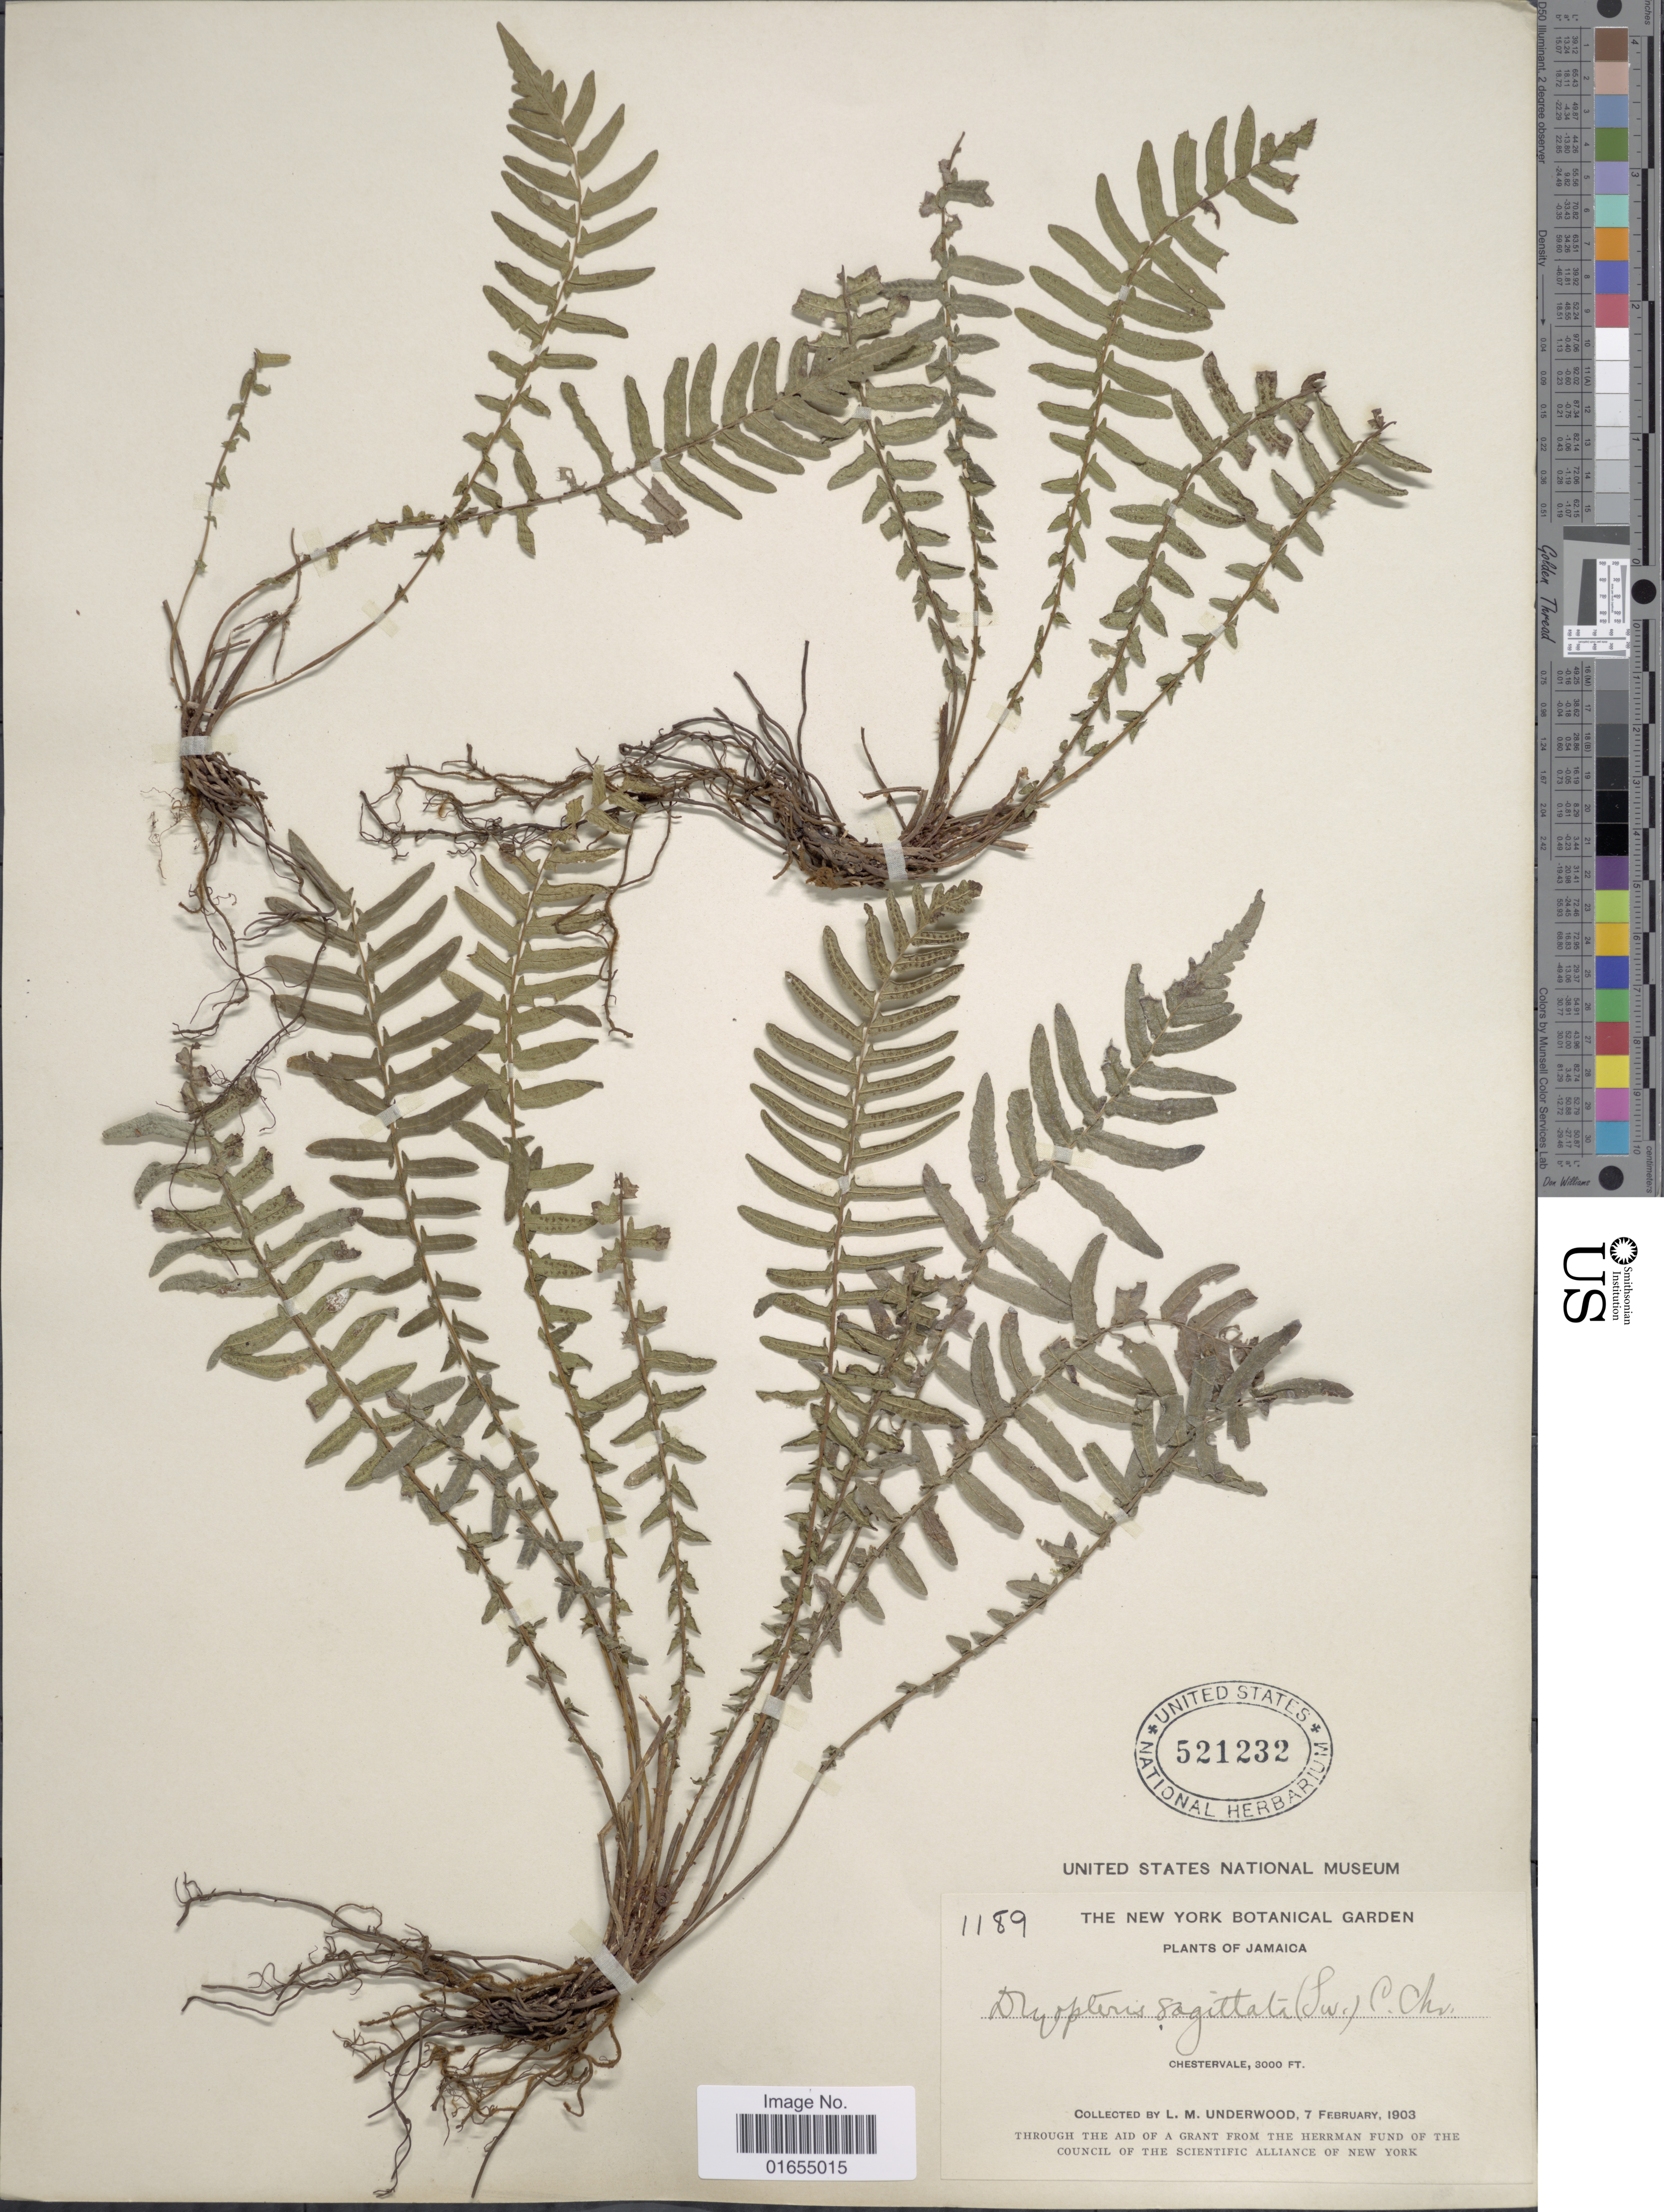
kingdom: Plantae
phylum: Tracheophyta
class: Polypodiopsida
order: Polypodiales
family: Thelypteridaceae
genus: Goniopteris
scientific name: Goniopteris sagittata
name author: (Sw.) Pic. Serm.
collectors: L. M. Underwood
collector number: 1189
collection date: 1903-02-07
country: Jamaica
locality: Chestervale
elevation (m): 914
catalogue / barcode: US 521232